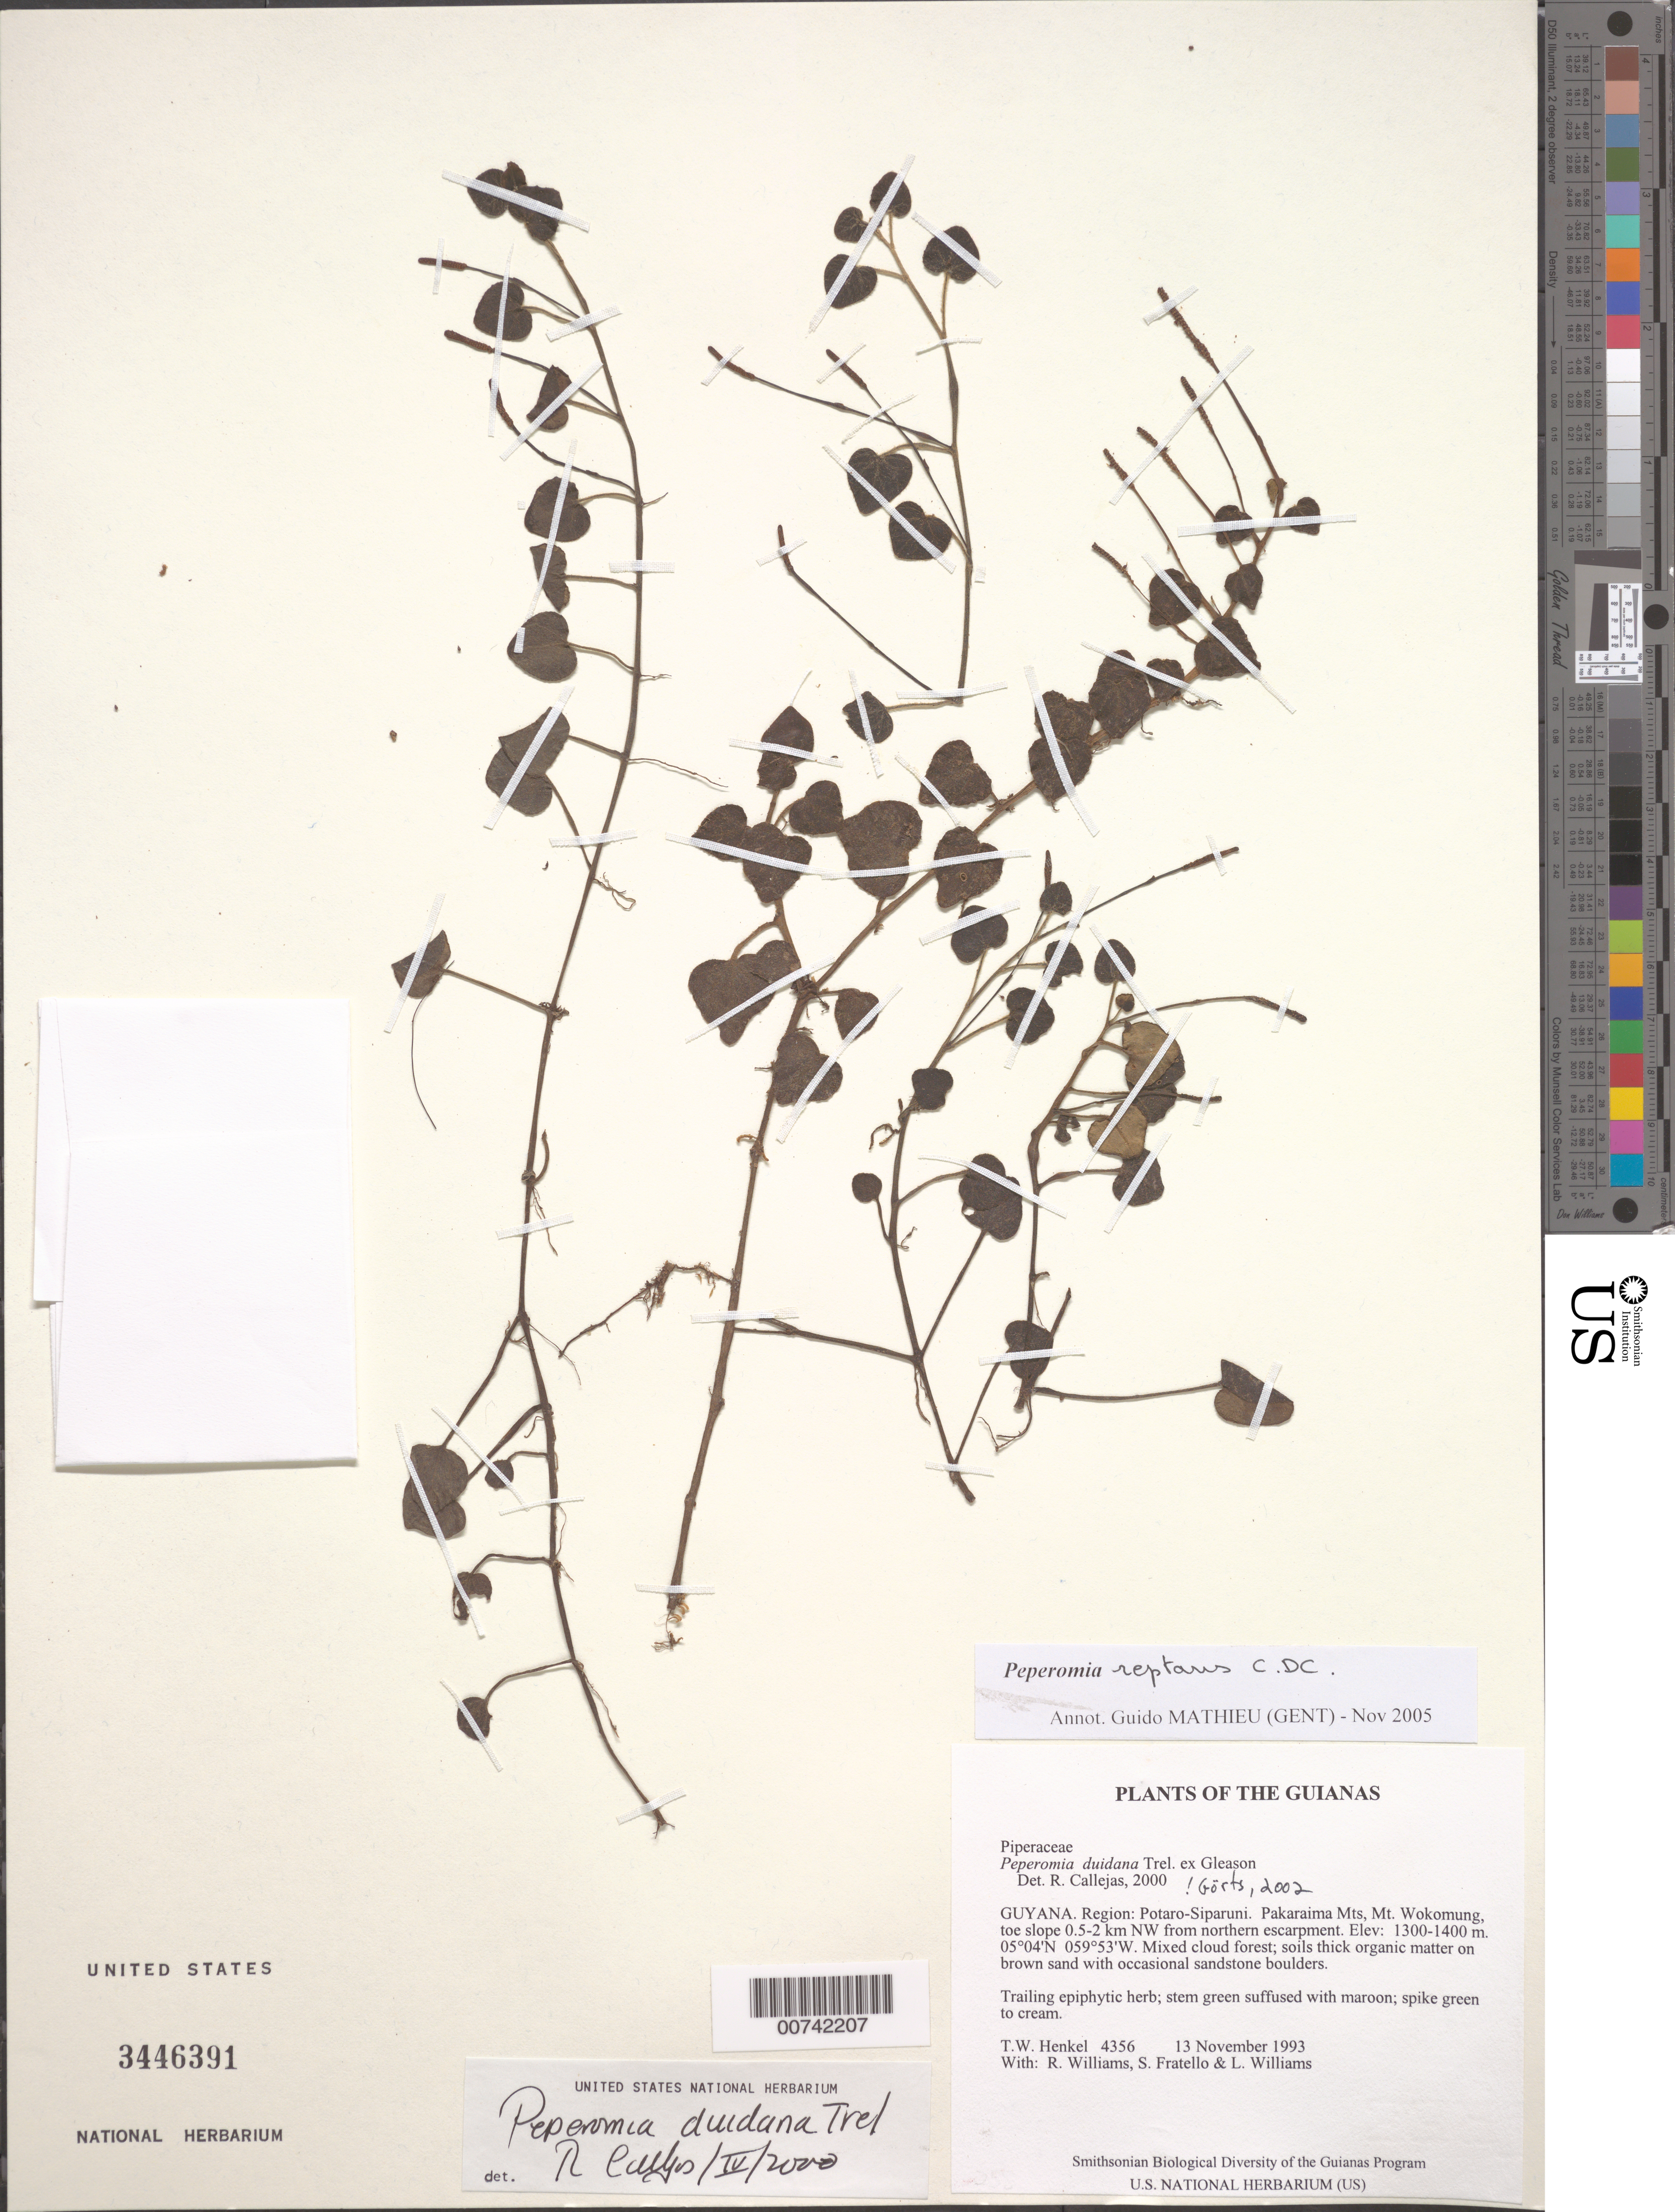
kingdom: Plantae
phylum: Tracheophyta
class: Magnoliopsida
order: Piperales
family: Piperaceae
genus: Peperomia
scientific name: Peperomia reptans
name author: (Trel. in Woodson & Schery) C. DC. in Seem.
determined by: Mathieu, Guido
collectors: T. Henkel, R. Williams, S. Fratello & L. Williams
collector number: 4356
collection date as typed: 13 November 1993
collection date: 1993-11-13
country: Guyana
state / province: Potaro-Siparuni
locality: Pakaraima Mts, Mt. Wokomung, toe slope 0.5-2 km NW from northern escarpment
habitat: Mixed cloud forest; soils thick organic matter on brown sand with occasional sandstone boulders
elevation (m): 1300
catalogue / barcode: US 3446391